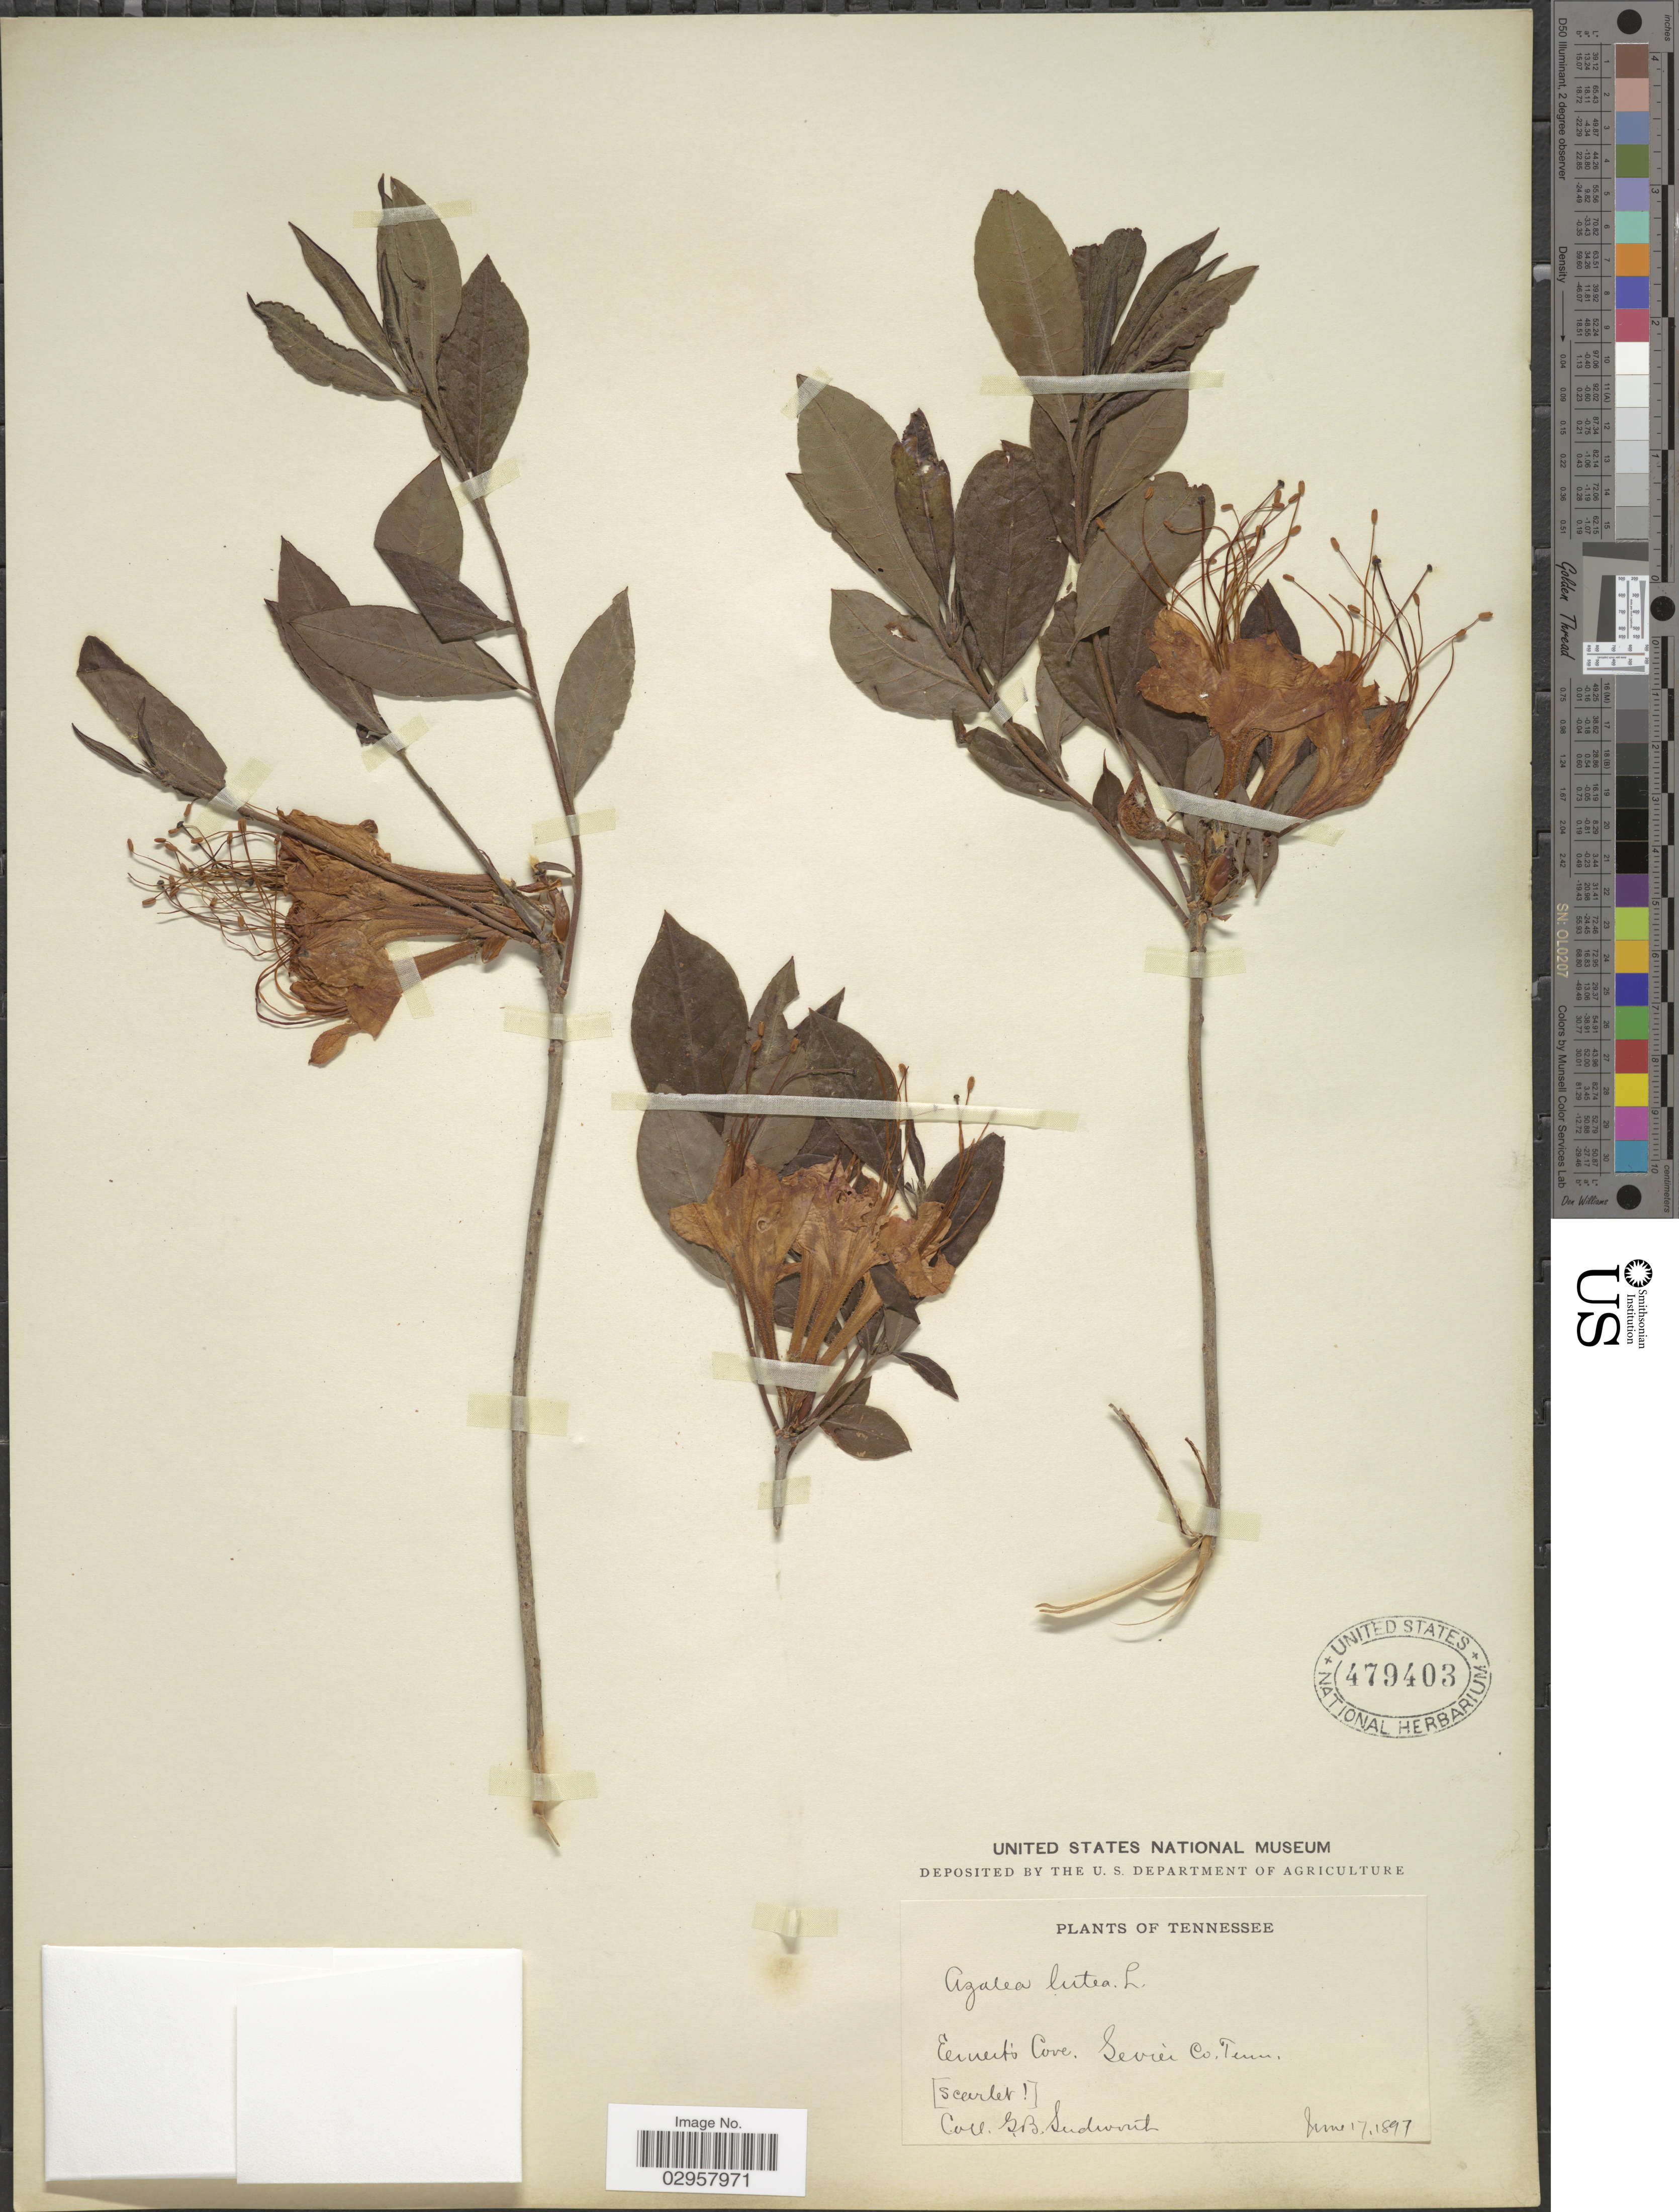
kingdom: Plantae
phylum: Tracheophyta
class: Magnoliopsida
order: Ericales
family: Ericaceae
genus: Rhododendron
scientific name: Rhododendron calendulaceum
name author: (Michx.) Torr.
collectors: G. B. Sudworth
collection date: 1897-06-17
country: United States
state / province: Tennessee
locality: Emert's Cove. Sevier Co.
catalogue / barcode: US 479403